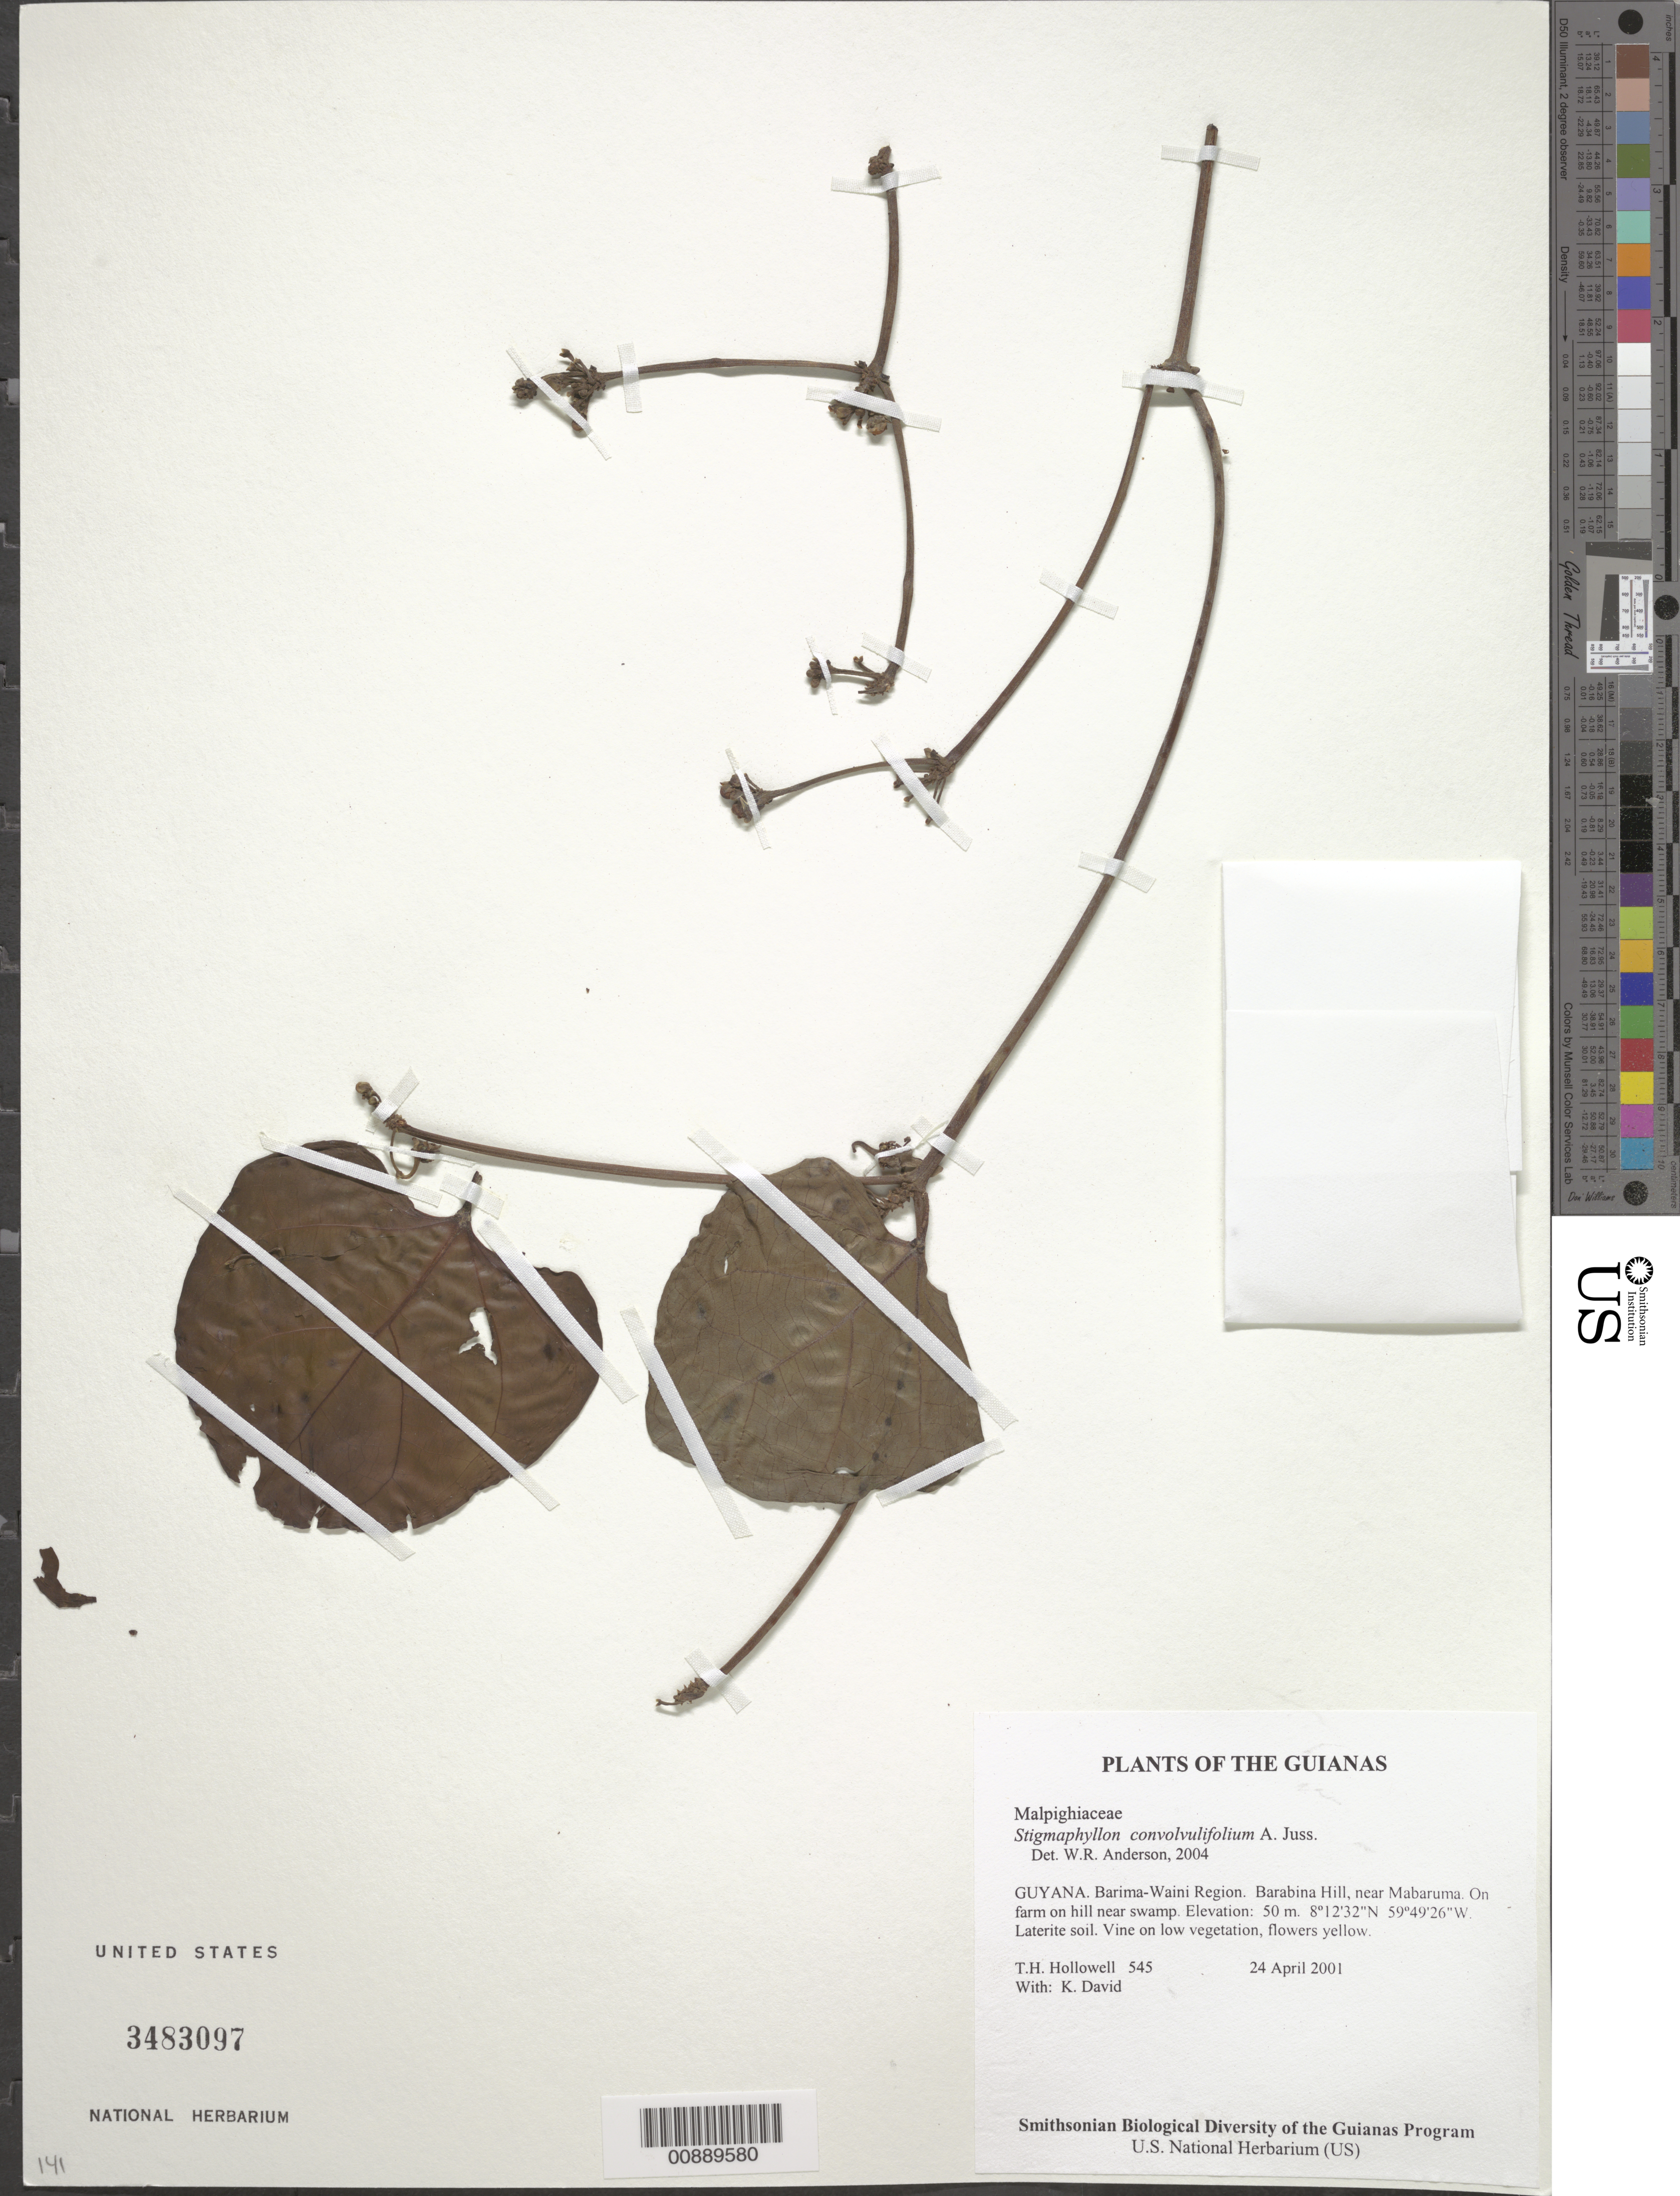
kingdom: Plantae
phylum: Tracheophyta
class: Magnoliopsida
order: Malpighiales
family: Malpighiaceae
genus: Stigmaphyllon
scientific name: Stigmaphyllon convolvulifolium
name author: A. Juss.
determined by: Anderson, W. R., (MICH), University of Michigan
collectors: T. Hollowell & K. David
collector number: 545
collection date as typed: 24 April 2001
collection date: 2001-04-24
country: Guyana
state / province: Barima-Waini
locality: Barabina Hill, near Mabaruma. On farm on hill near swamp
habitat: Laterite soil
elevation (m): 50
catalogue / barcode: US 3483097